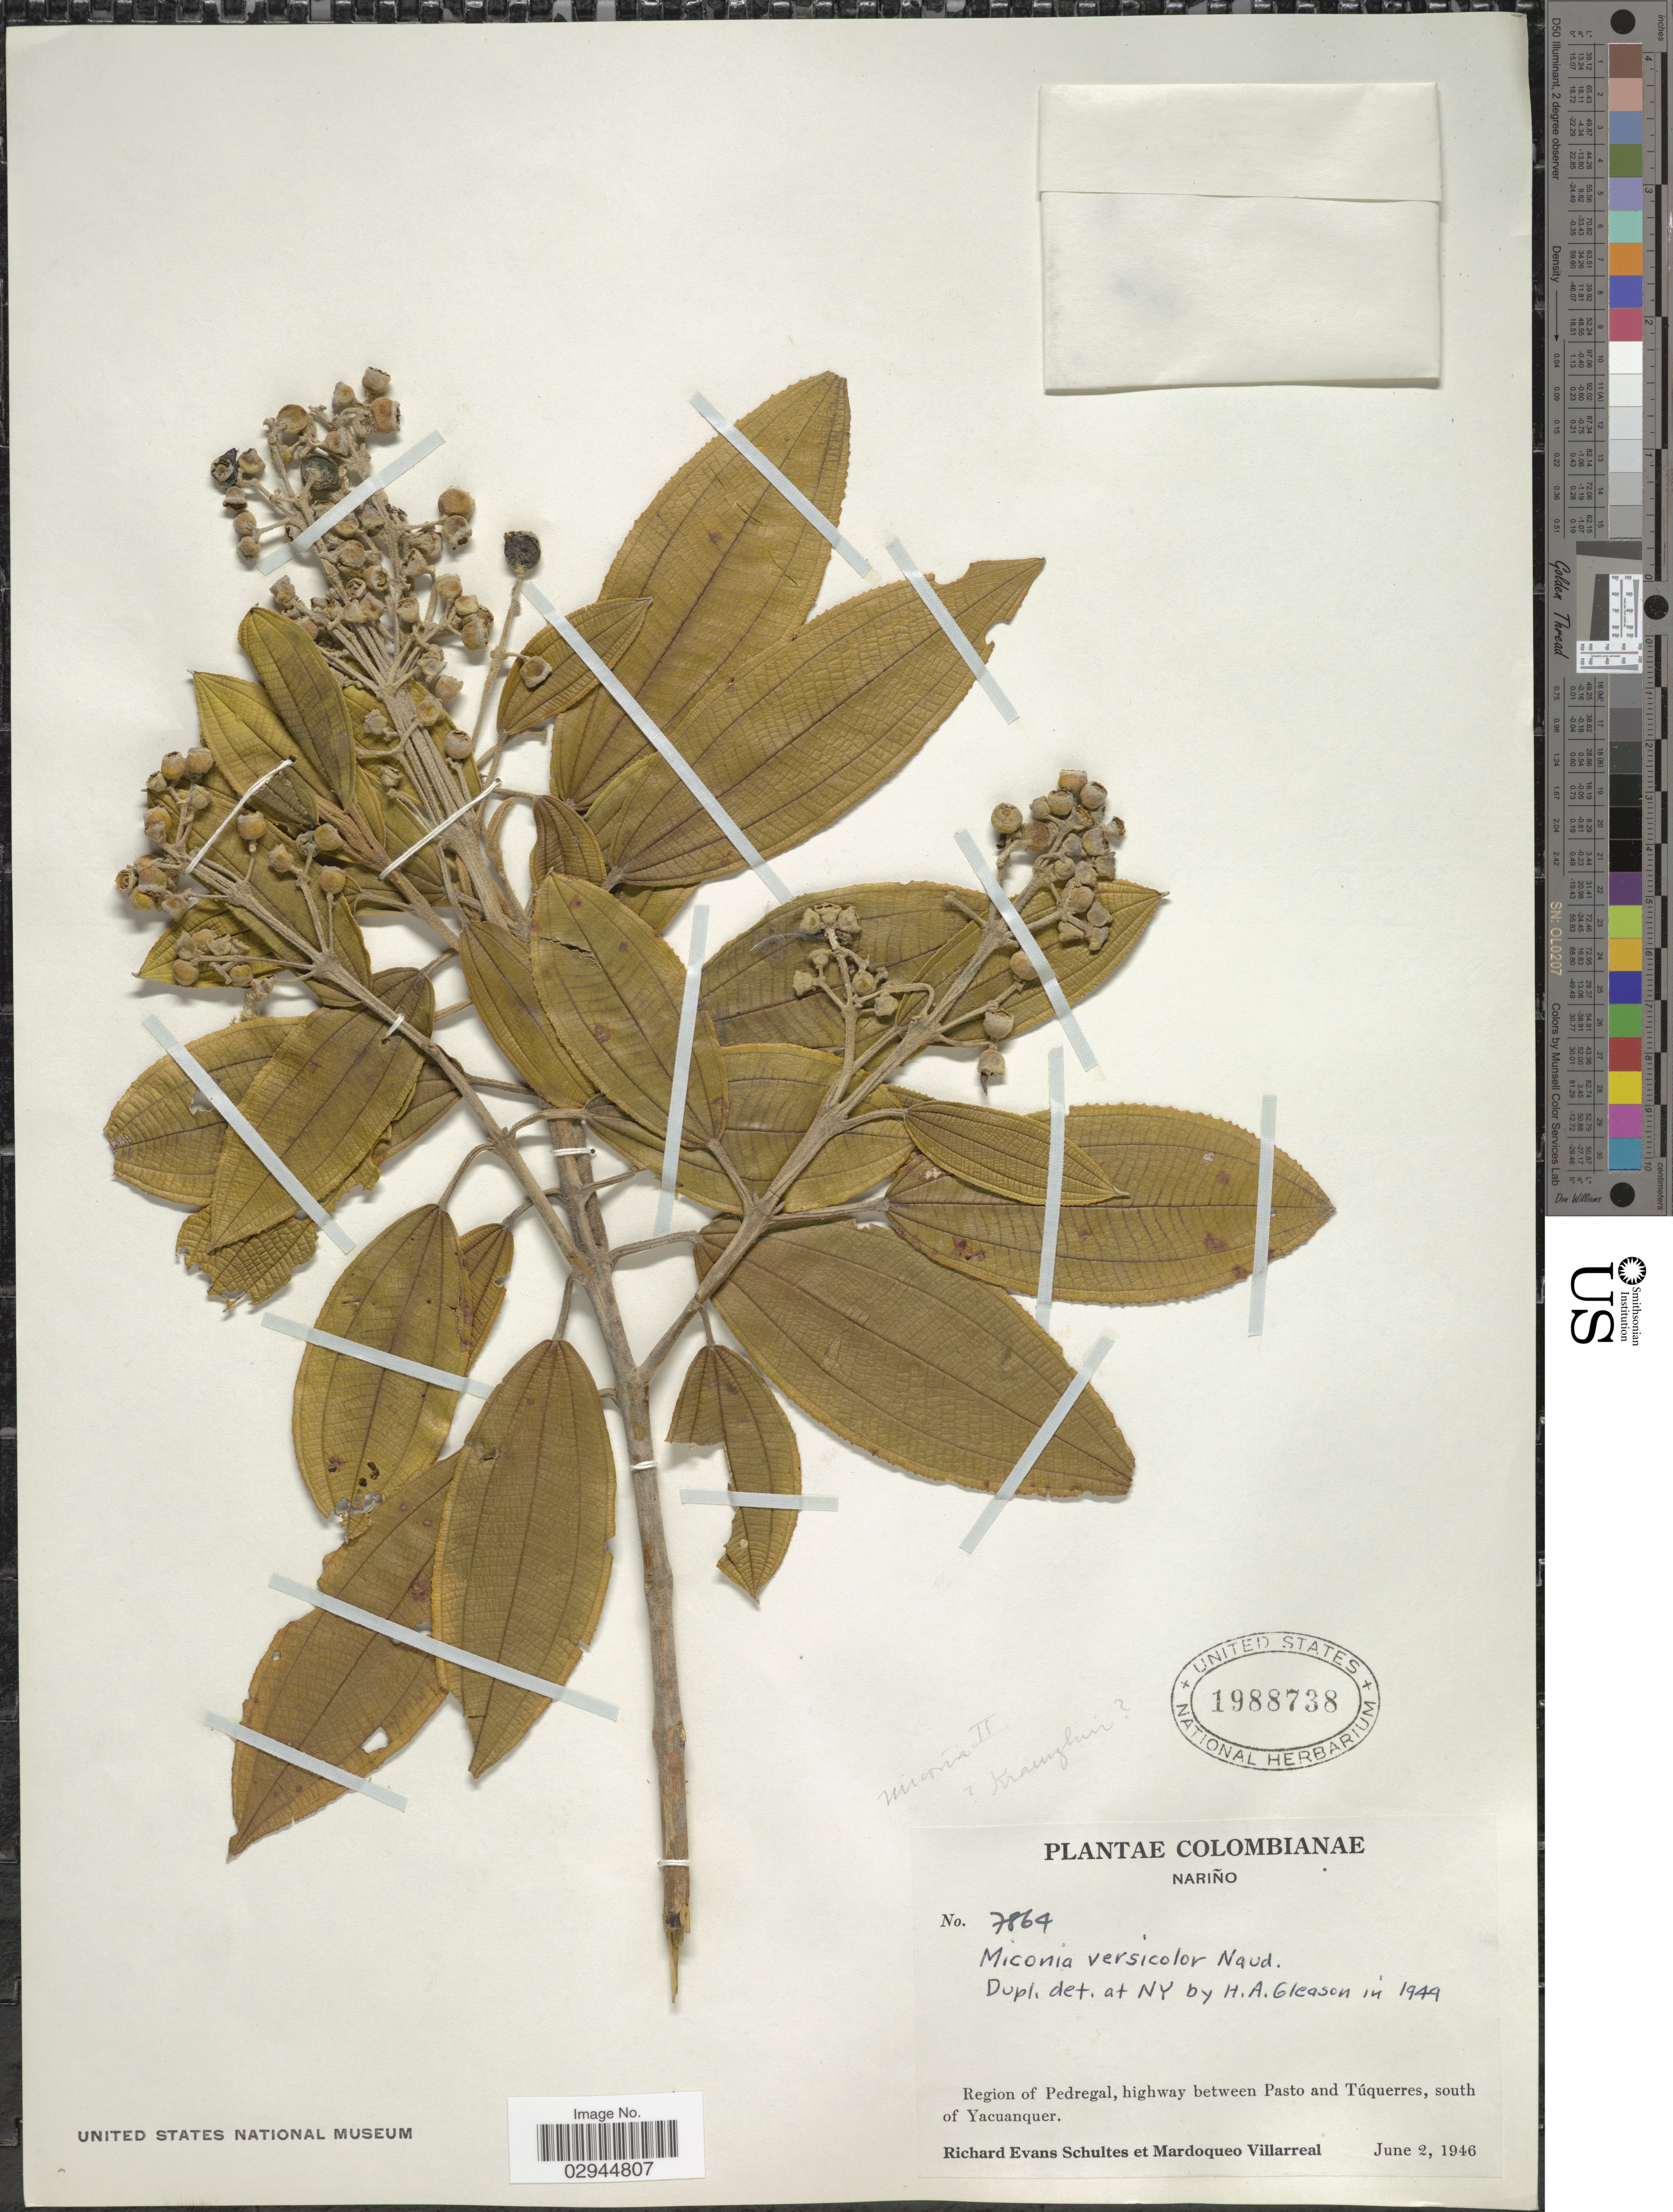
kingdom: Plantae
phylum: Tracheophyta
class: Magnoliopsida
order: Myrtales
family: Melastomataceae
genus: Miconia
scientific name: Miconia versicolor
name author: Naudin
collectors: R. E. Schultes & M. Villarreal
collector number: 7864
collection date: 1946-06-02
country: Colombia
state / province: Nariño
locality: Region of Pedregal, highway between Pasto and Túquerres, south of Yacuanquer.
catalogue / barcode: US 1988738